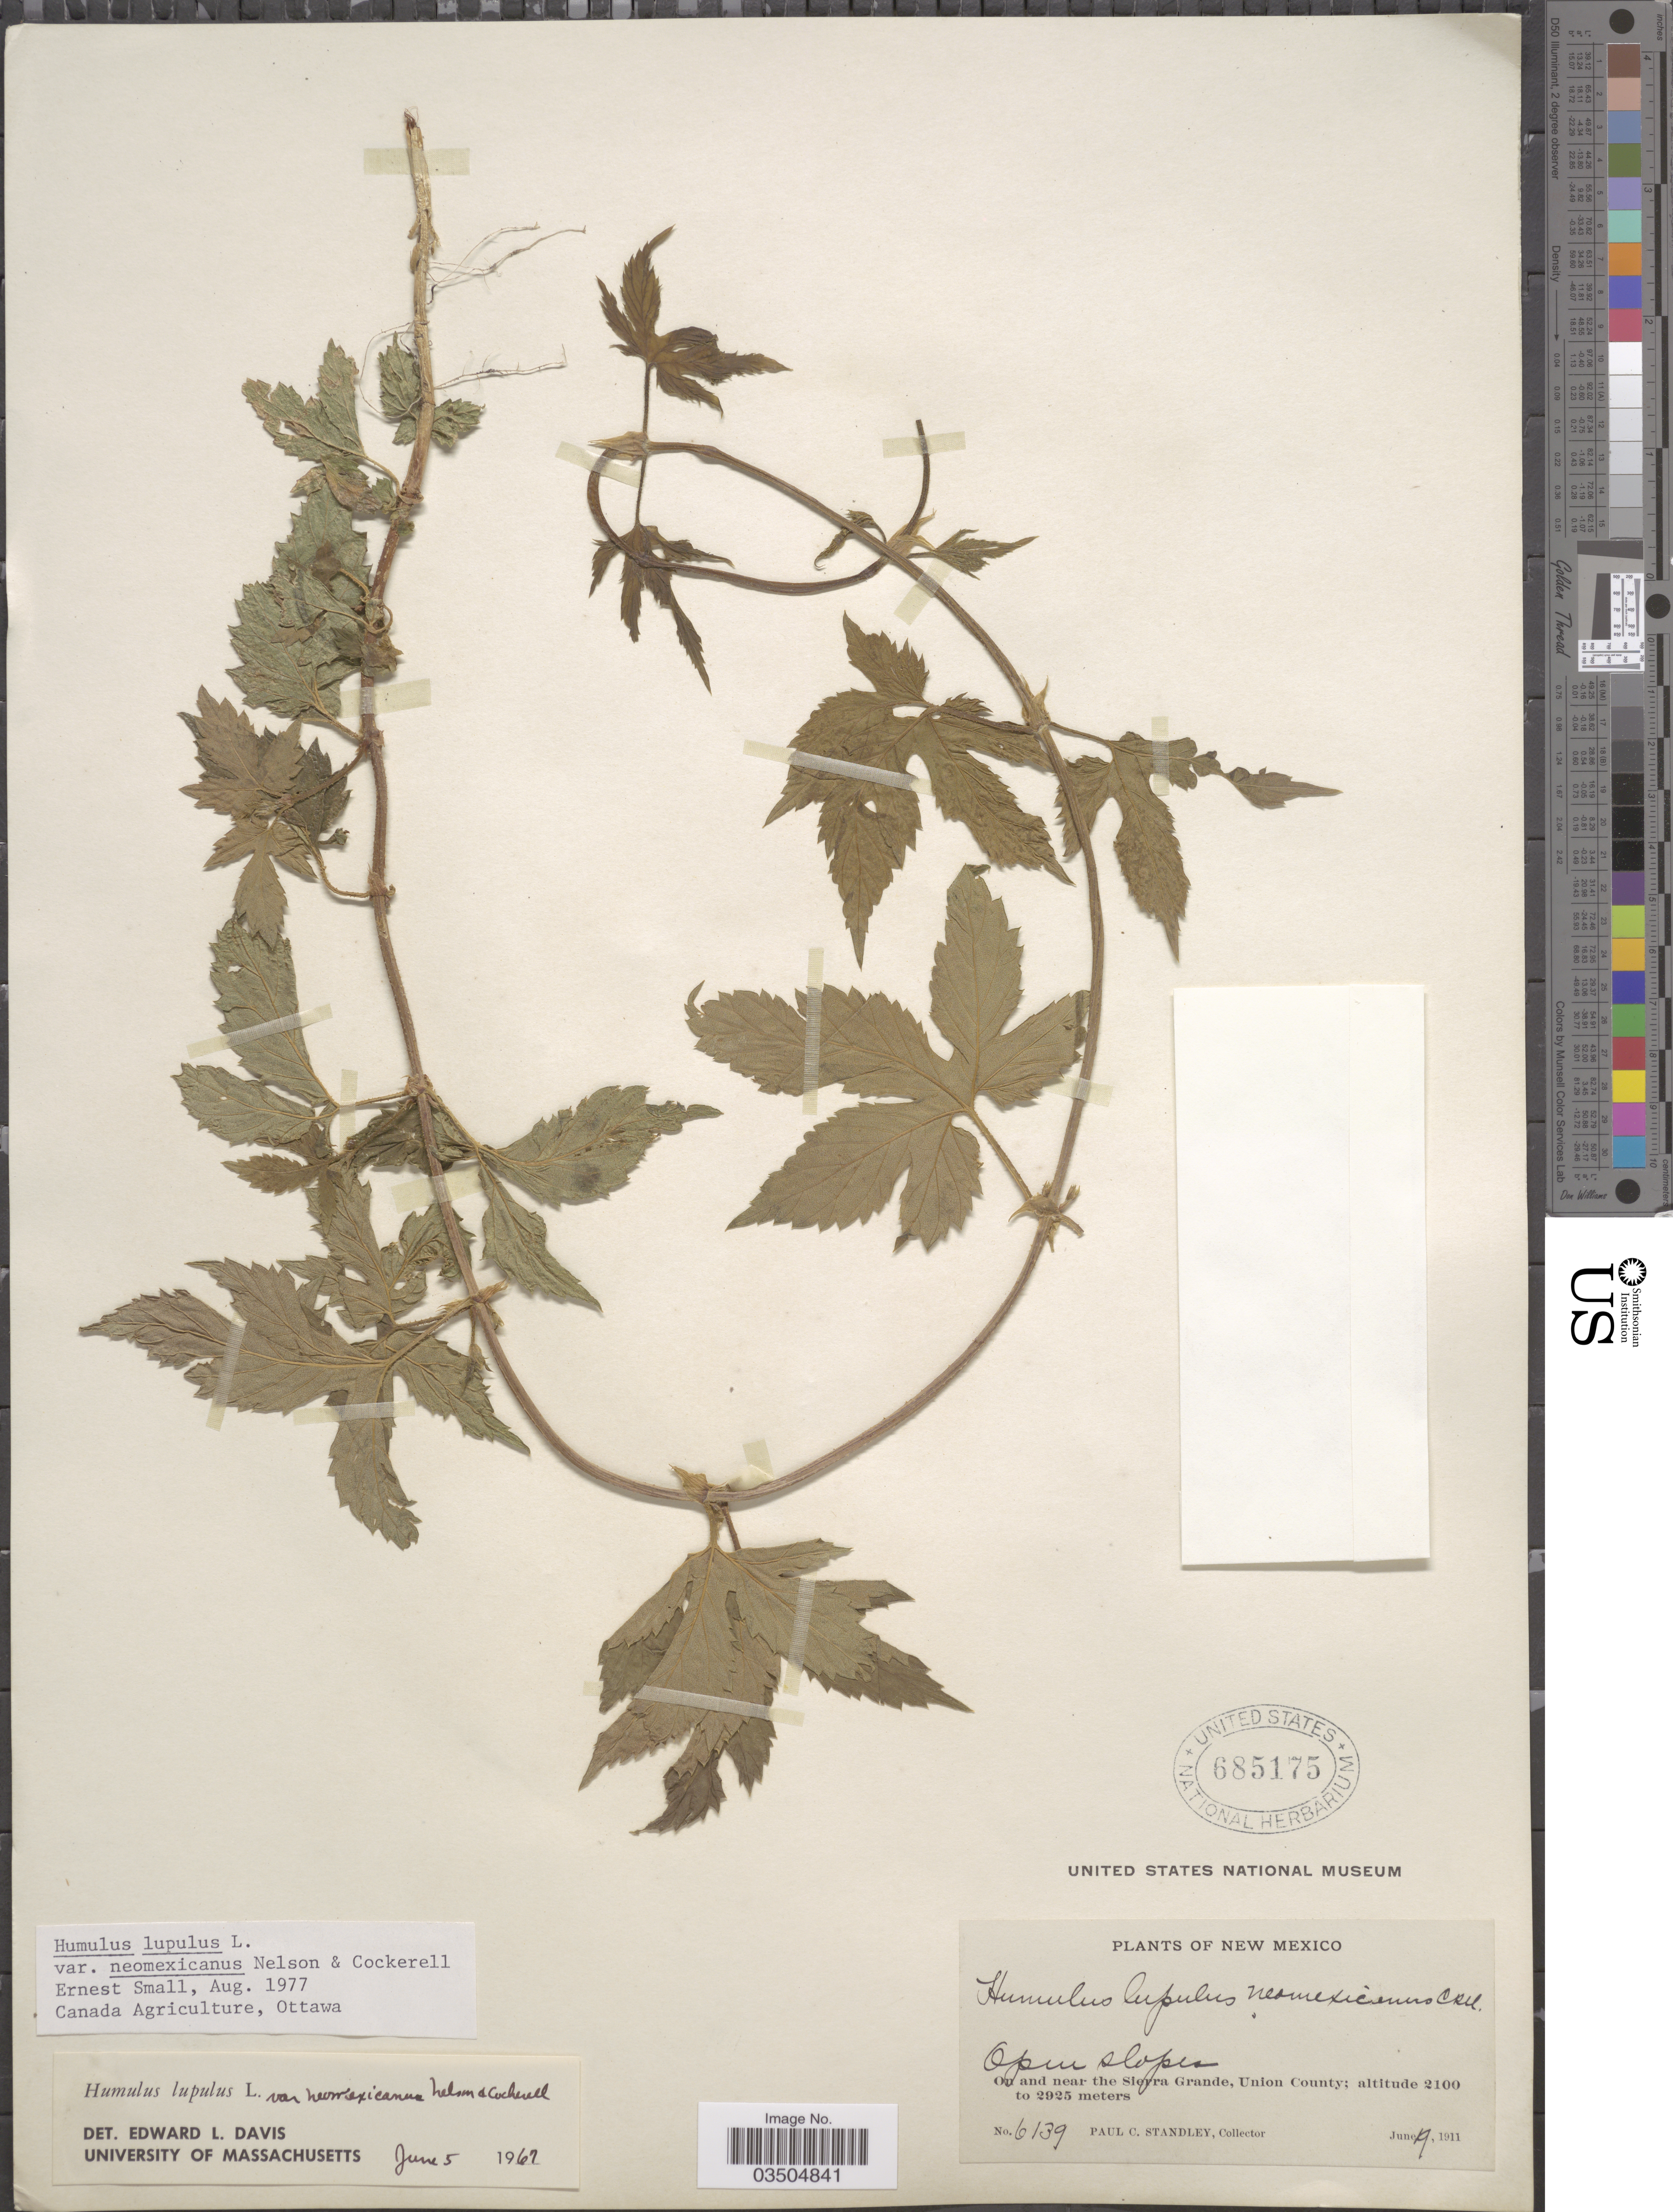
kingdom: Plantae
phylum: Tracheophyta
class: Magnoliopsida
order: Rosales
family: Cannabaceae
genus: Humulus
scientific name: Humulus neomexicanus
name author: (A. Nelson & Cockerell) Rydb.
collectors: P. C. Standley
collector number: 6139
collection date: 1911-06-19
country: United States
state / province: New Mexico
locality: Open slopes. On and near the Sierra Grande, Union County.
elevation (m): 2100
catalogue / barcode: US 685175